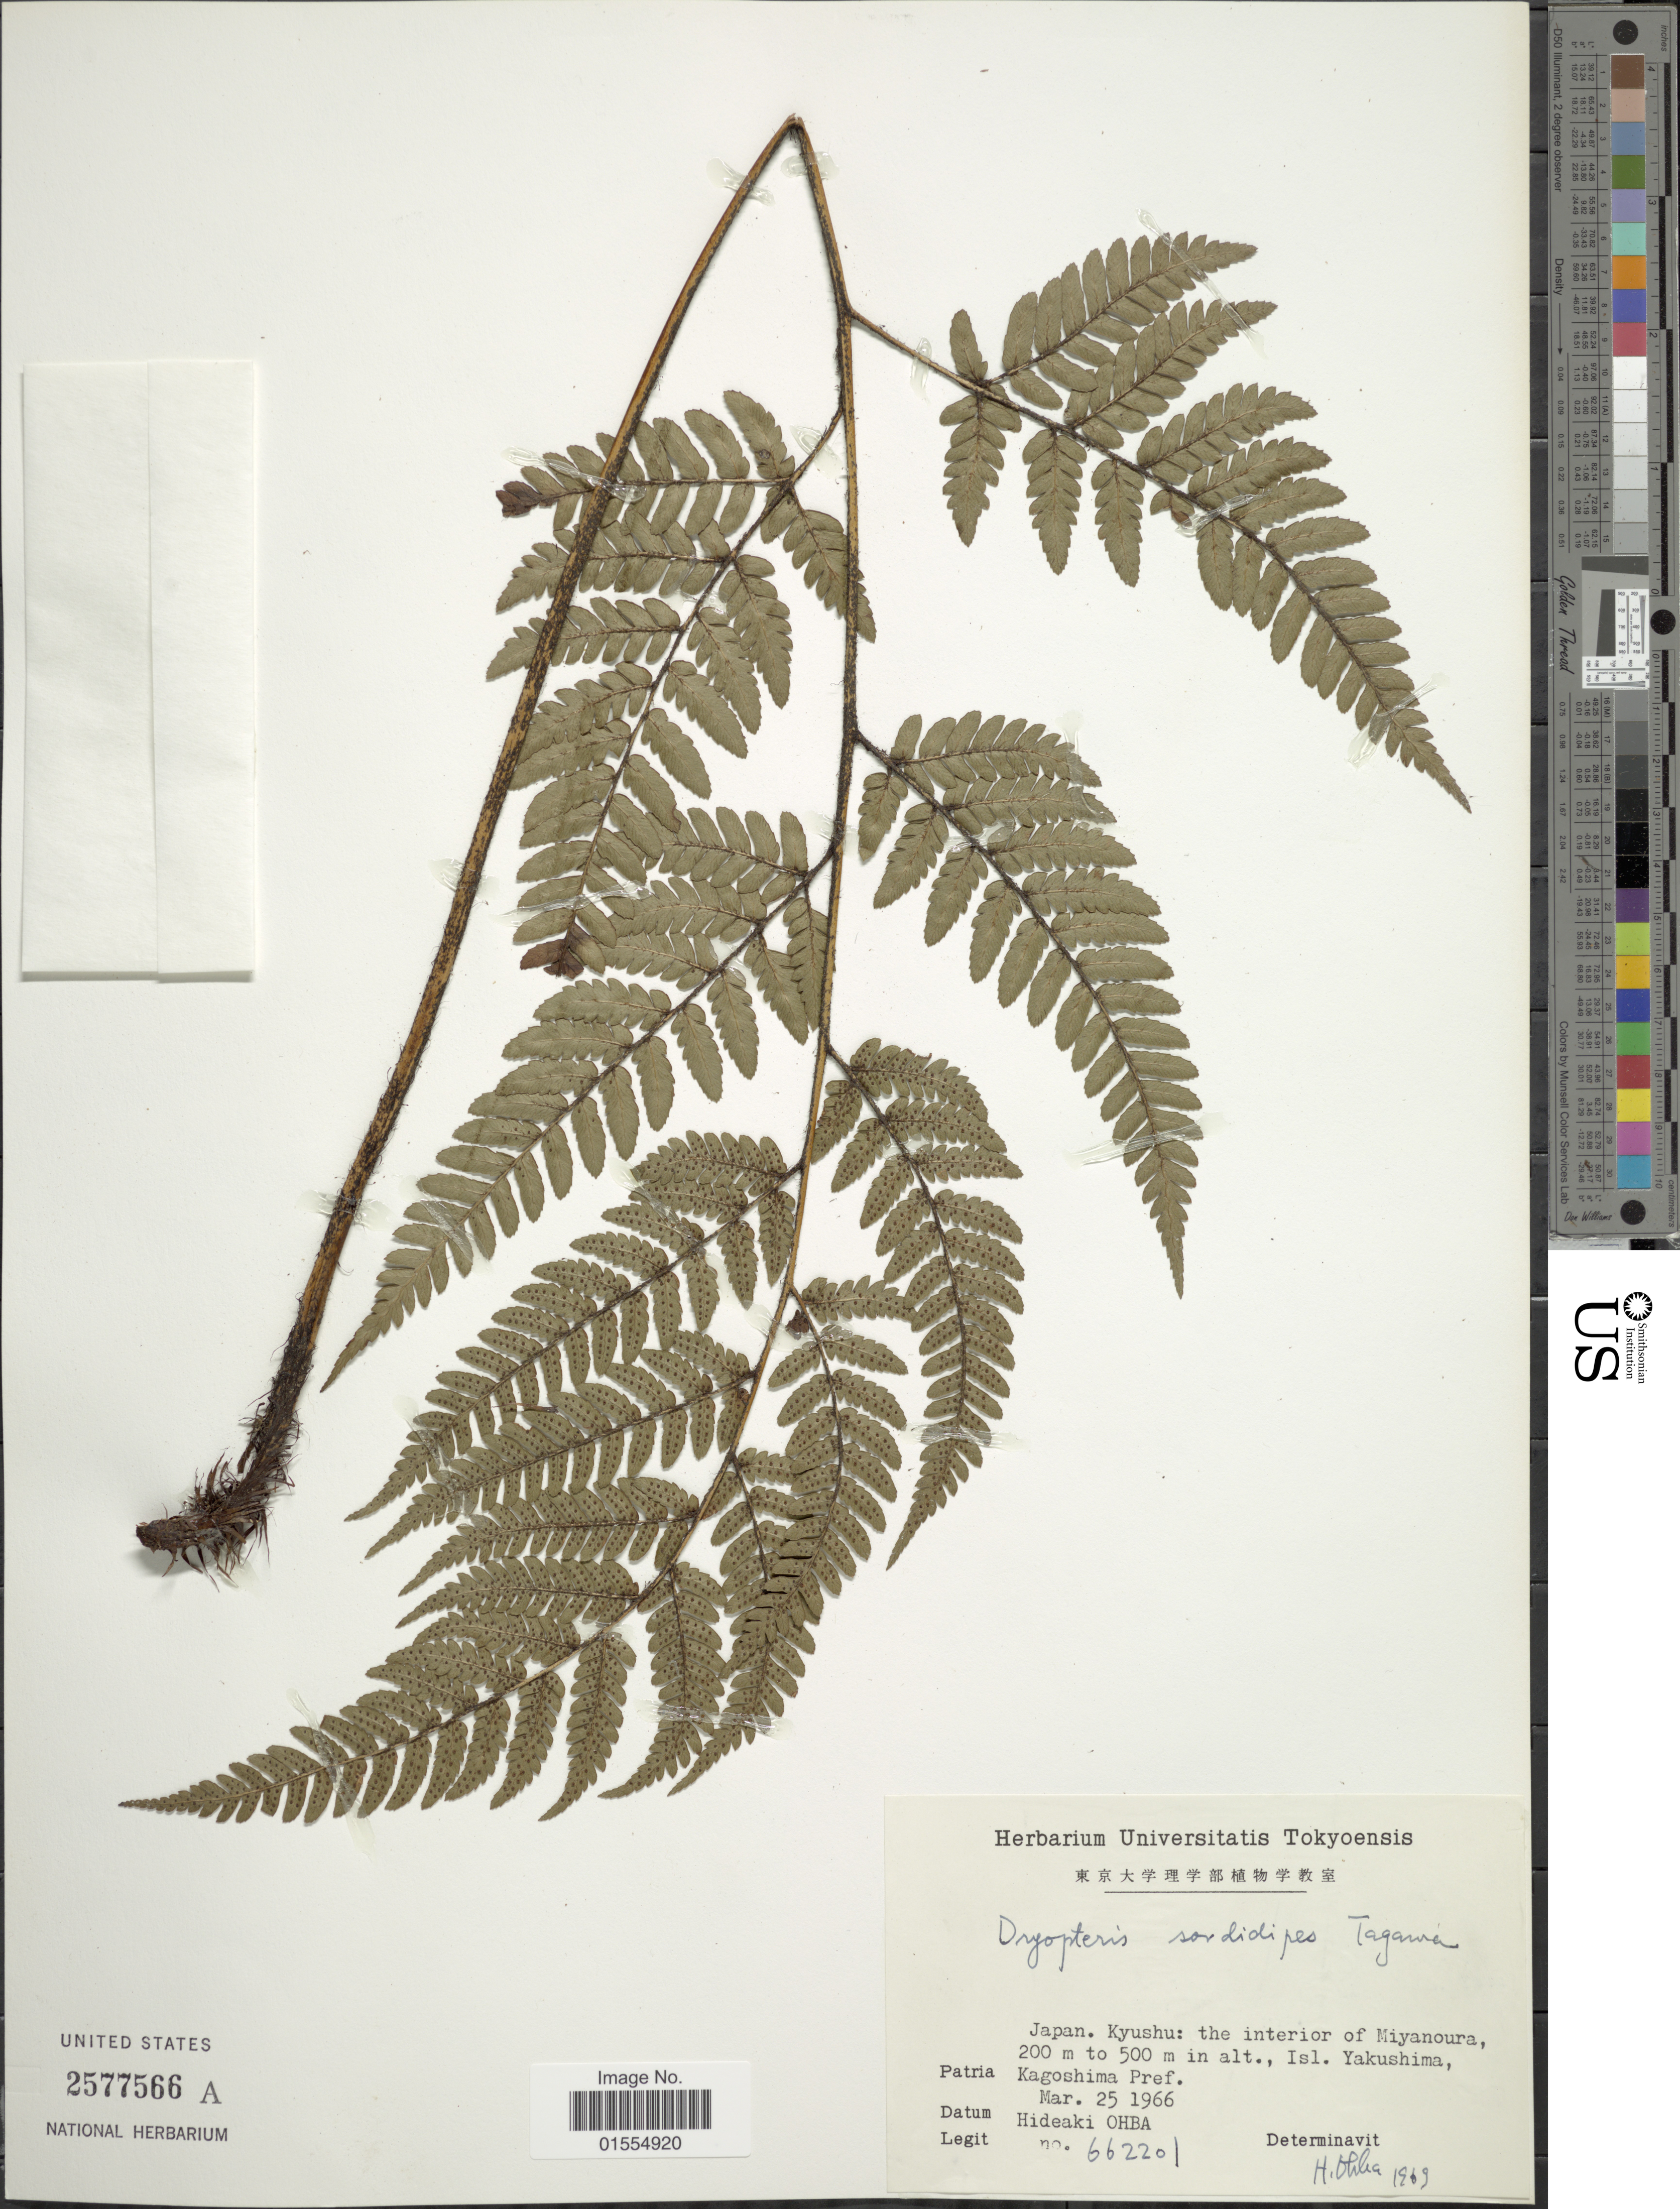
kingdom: Plantae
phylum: Tracheophyta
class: Polypodiopsida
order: Polypodiales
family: Dryopteridaceae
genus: Dryopteris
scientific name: Dryopteris sordidipes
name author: Tagawa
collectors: H. Ohba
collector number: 66220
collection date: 1966-03-25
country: Japan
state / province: Kagosima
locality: Japan, Kyushu: the interior of Miyanoura, Isl. Yakushima, Kagoshima Pref.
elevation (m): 200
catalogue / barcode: US 2577566A